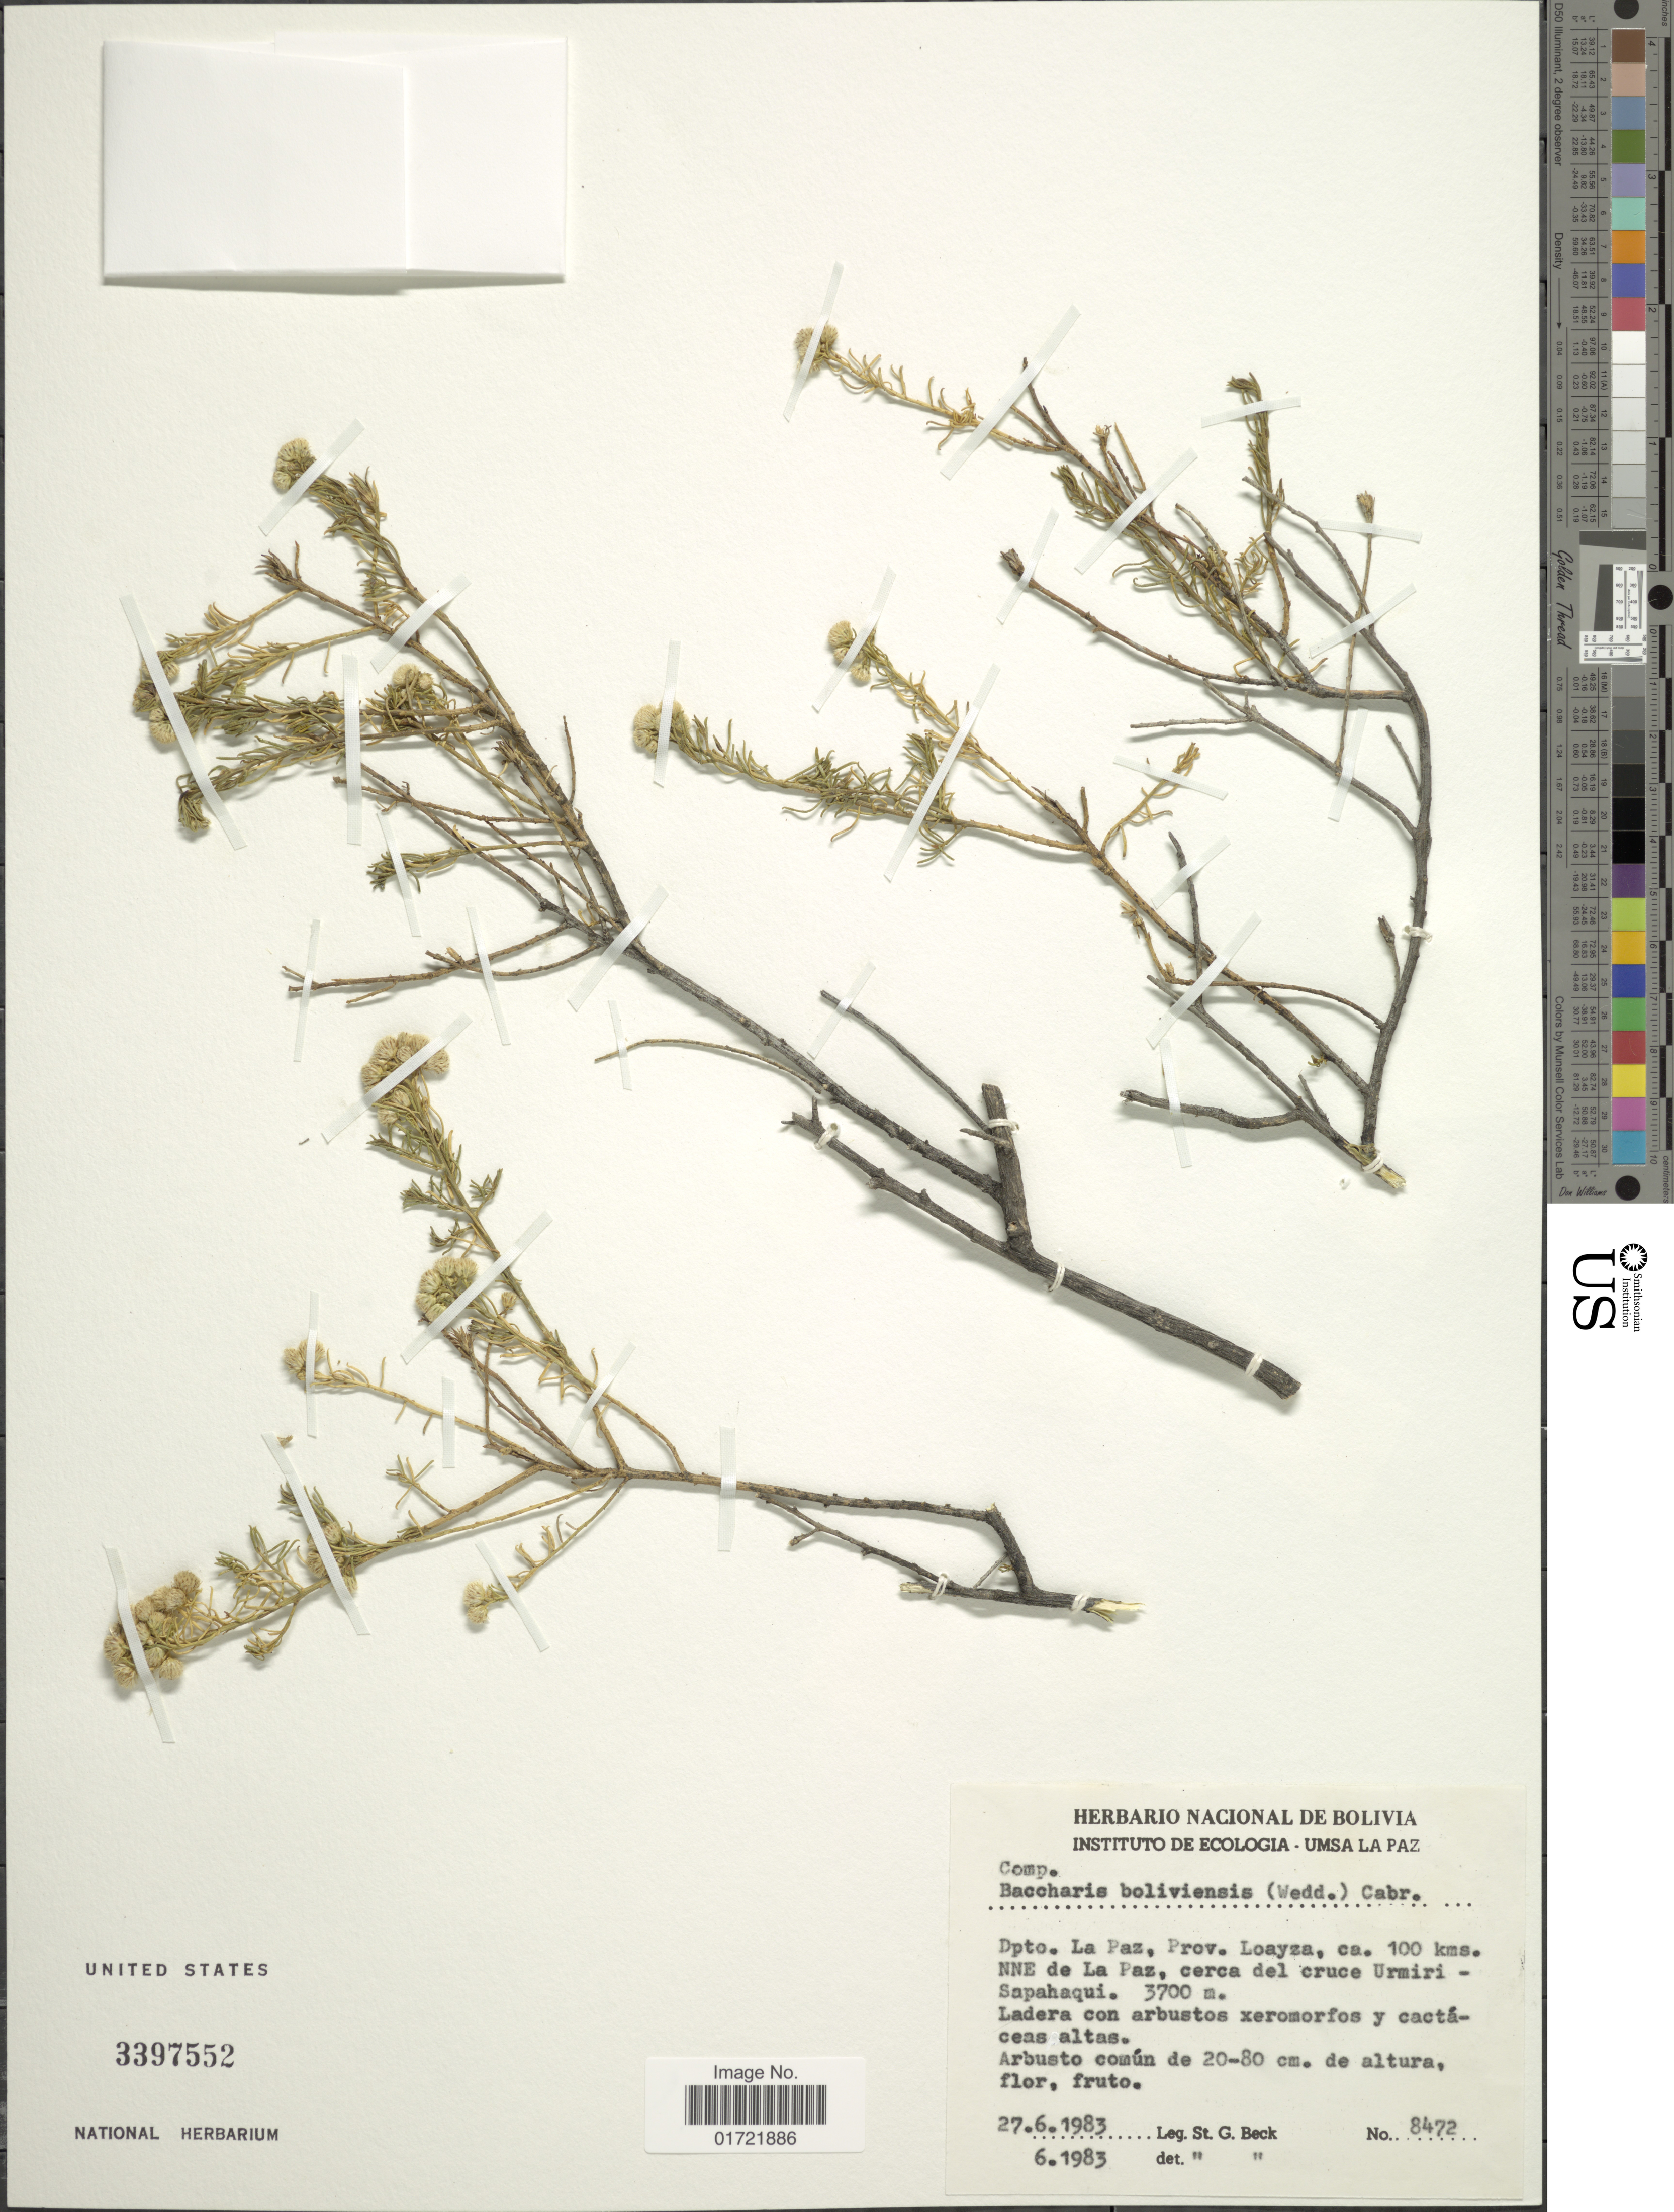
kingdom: Plantae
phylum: Tracheophyta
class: Magnoliopsida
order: Asterales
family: Asteraceae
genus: Baccharis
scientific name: Baccharis bolivensis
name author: (Wedd.) Cabrera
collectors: S. G. Beck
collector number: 8472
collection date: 1983-06-27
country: Bolivia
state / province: La Paz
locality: Prov. Loayza, ca. 100 kms. NNE de La Paz, cerca del cruce Urmiri - Sapahaqui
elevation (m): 3700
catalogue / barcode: US 3397552